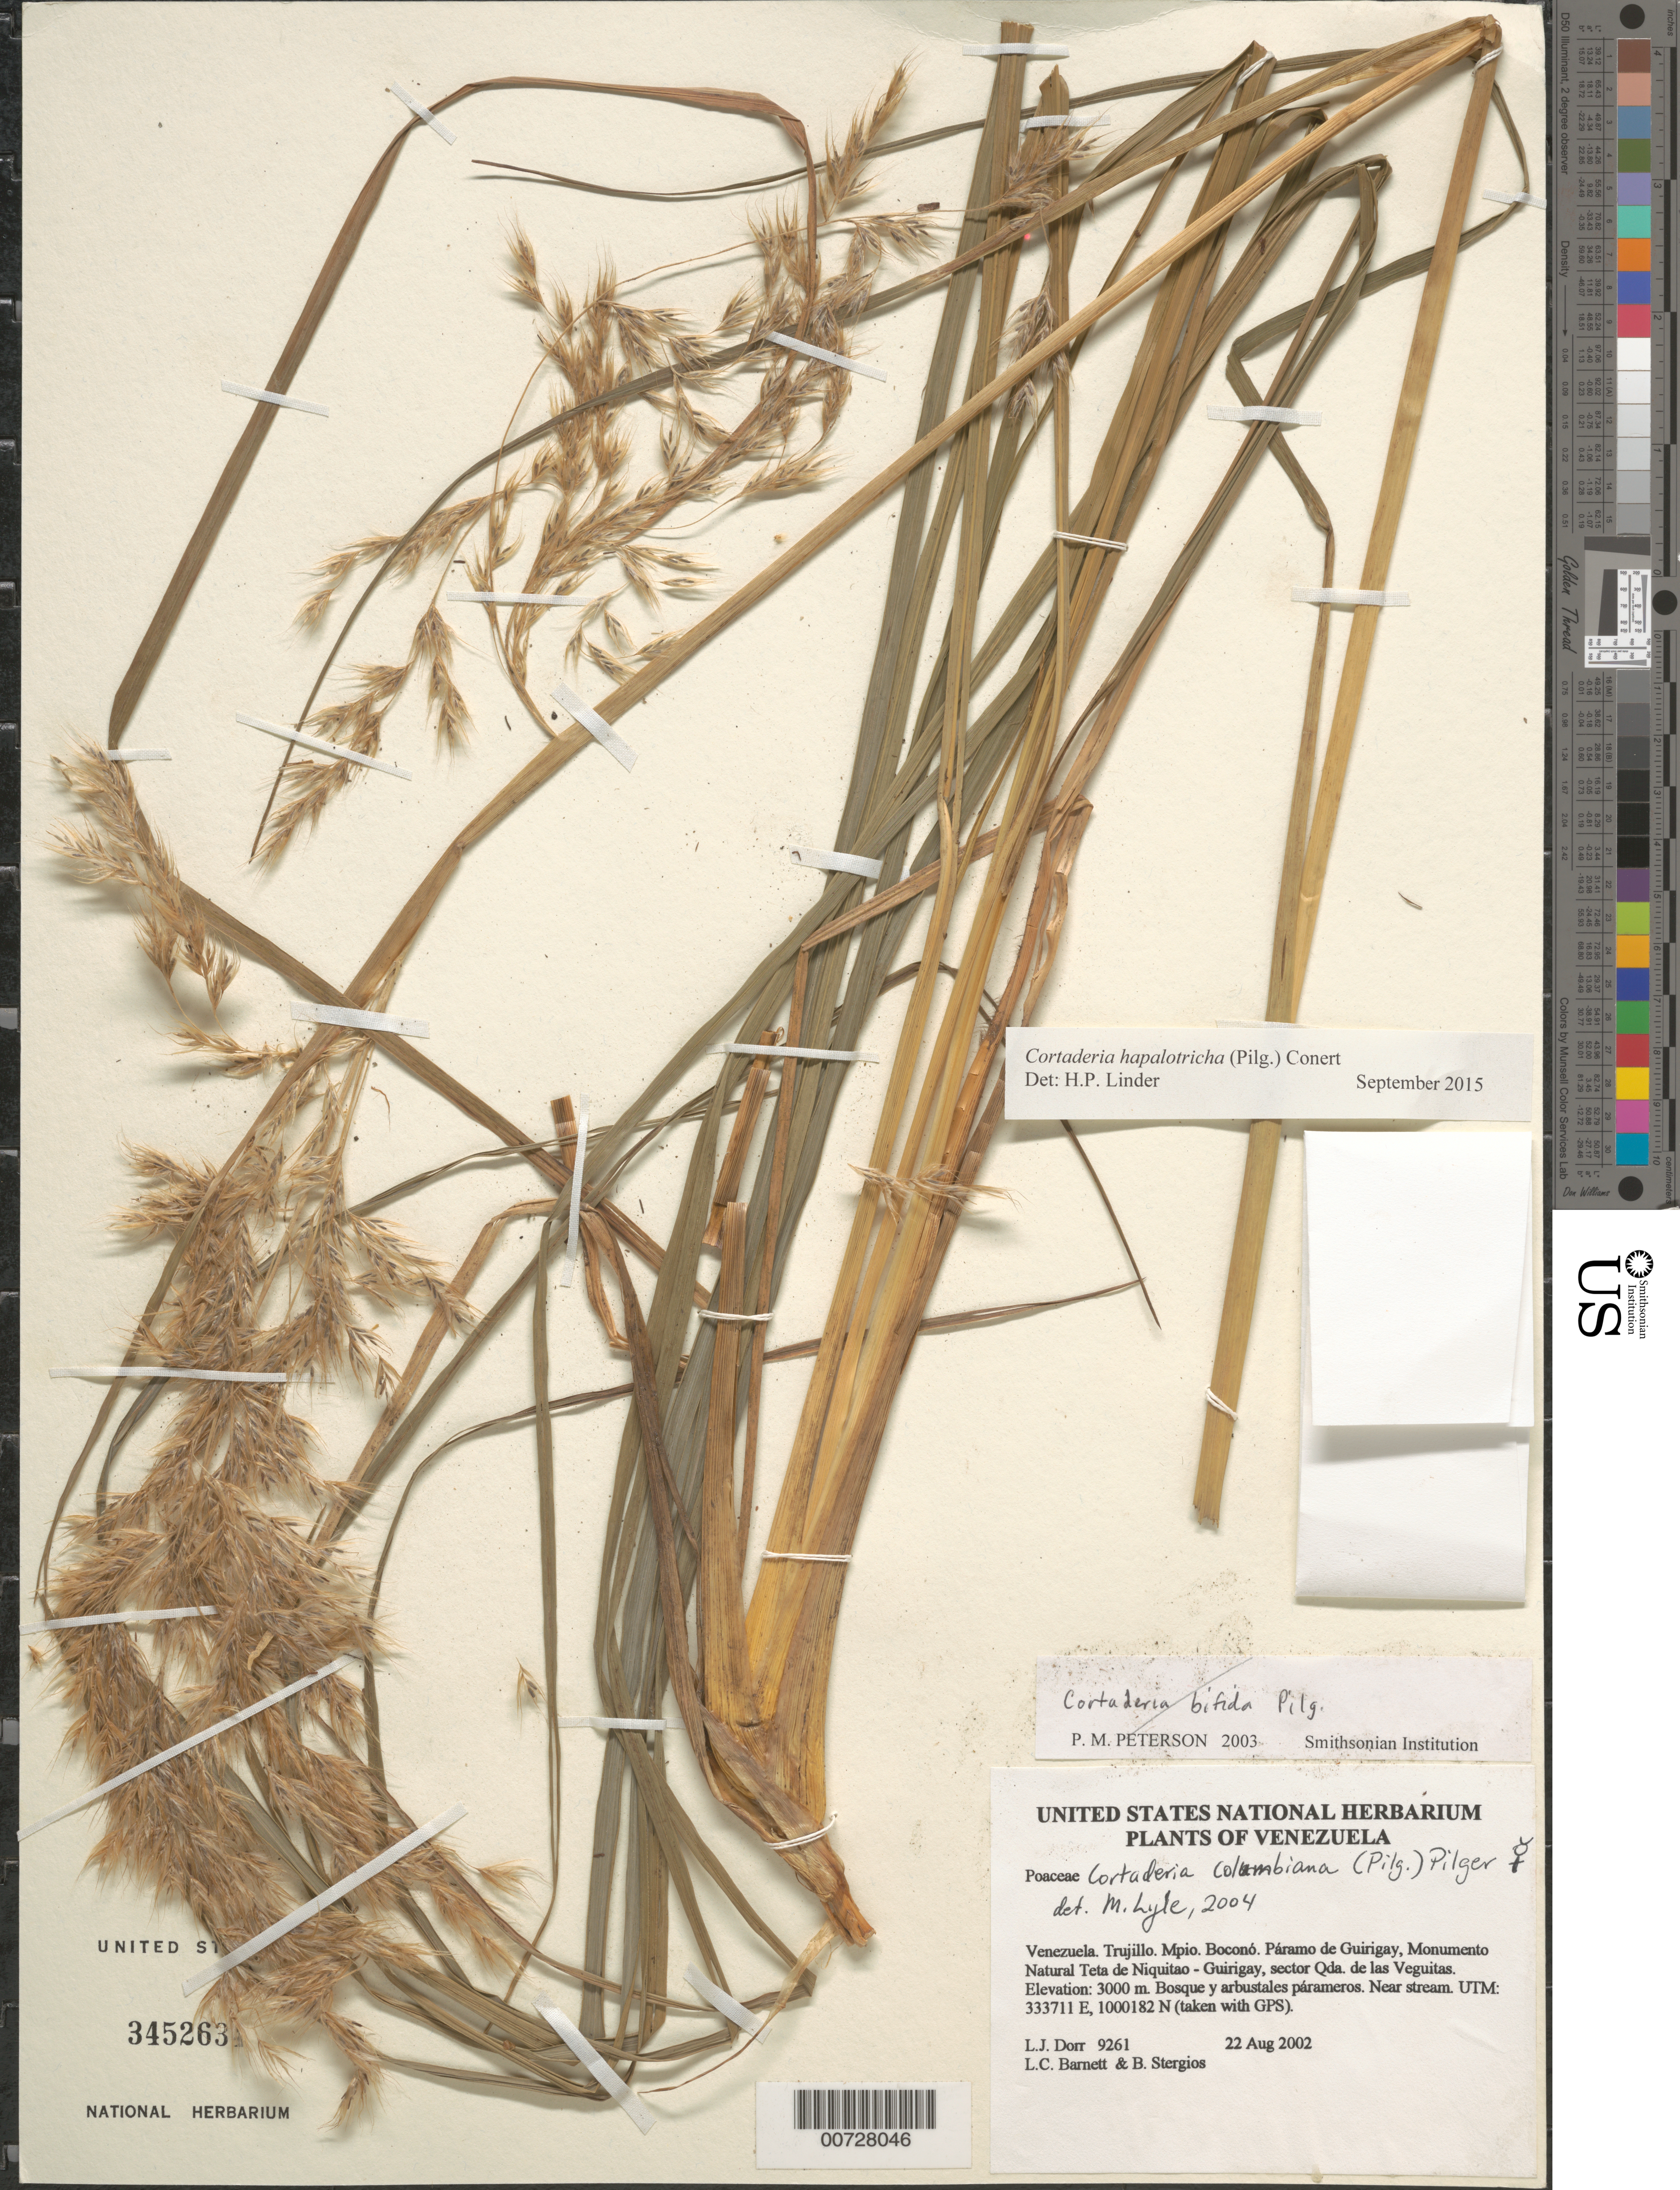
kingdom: Plantae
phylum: Tracheophyta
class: Liliopsida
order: Poales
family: Poaceae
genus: Cortaderia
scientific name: Cortaderia hapalotricha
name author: (Pilg.) Conert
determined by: Linder, H. P.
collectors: L. J. Dorr, L. C. Barnett & B. G. Stergios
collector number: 9261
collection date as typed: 22 Aug 2002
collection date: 2002-08-22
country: Venezuela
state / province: Trujillo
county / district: Boconó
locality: Páramo de Guirigay, Monumento Natural Teta de Niquitao - Guirigay, sector Las Veguitas.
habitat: Bosque y arbustales párameros. Near stream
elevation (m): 3000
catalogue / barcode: US 3452634